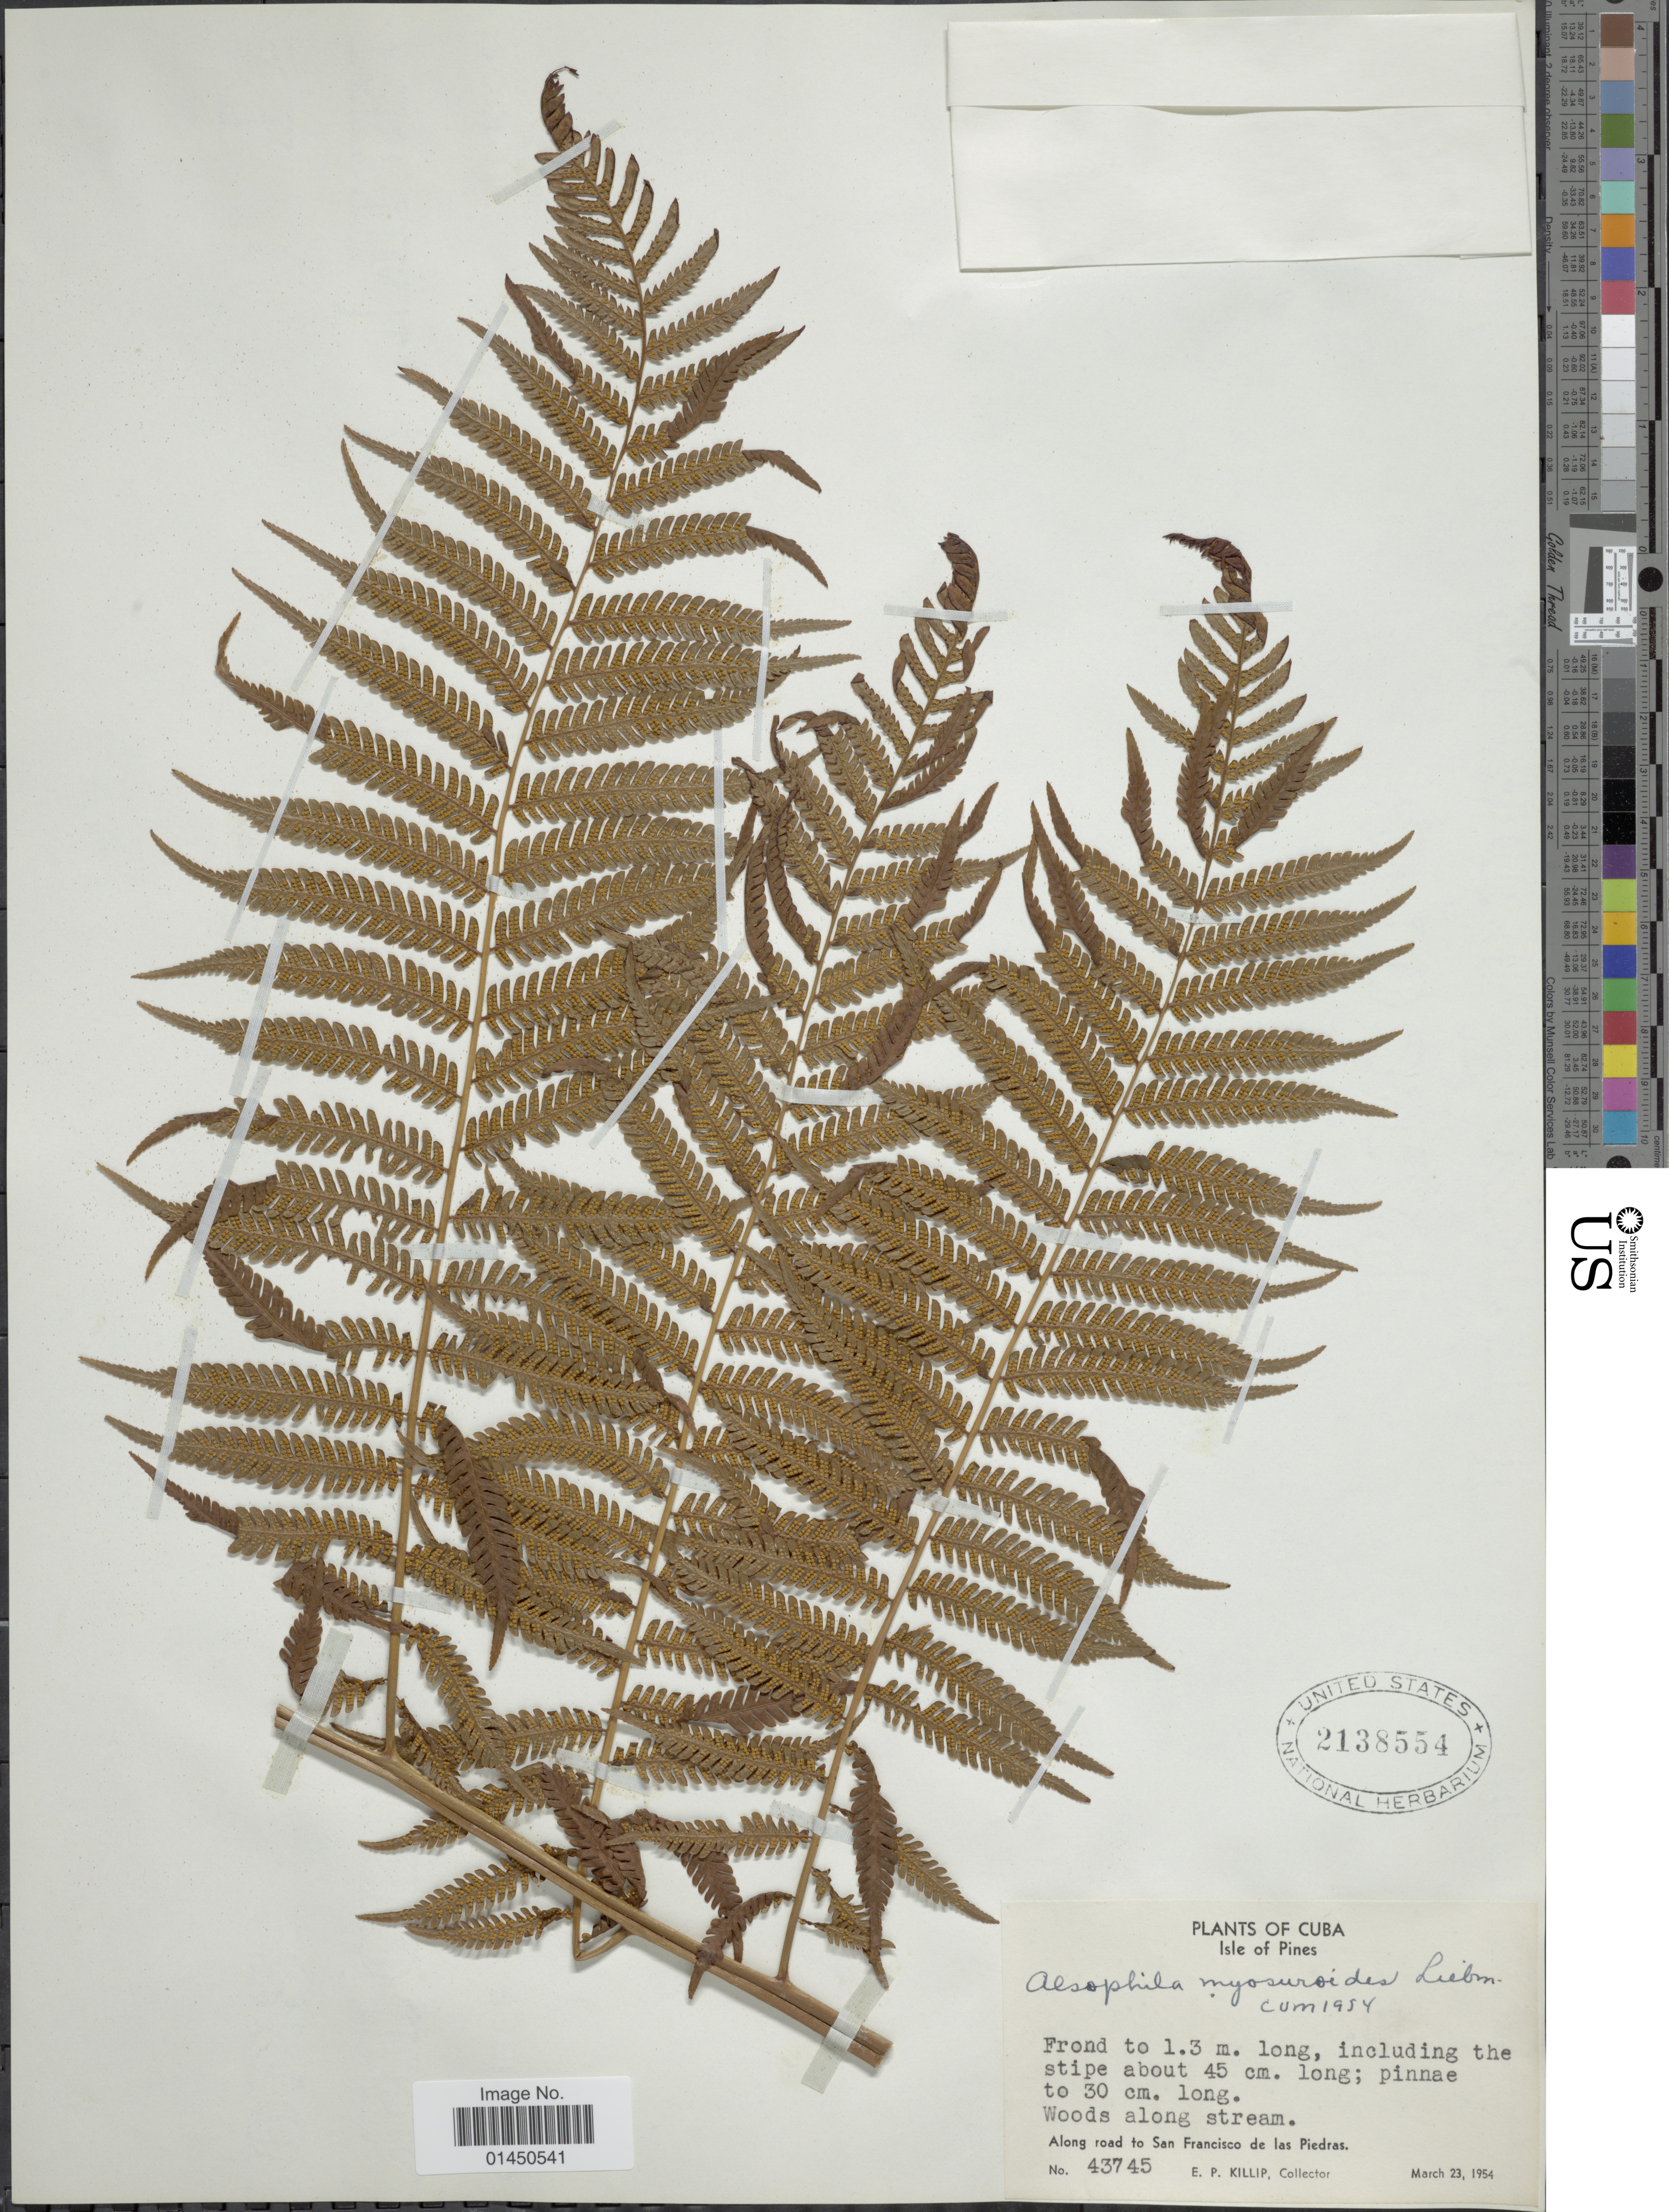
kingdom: Plantae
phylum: Tracheophyta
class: Polypodiopsida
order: Cyatheales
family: Cyatheaceae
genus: Cyathea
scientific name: Cyathea myosuriodes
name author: (Liebm.) Domin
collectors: E. P. Killip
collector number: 43745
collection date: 1954-03-23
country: Cuba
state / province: Isla de la Juventud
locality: Isle of Pines, woods along stream, along road to San Francisco de las Piedras.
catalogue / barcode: US 2138554